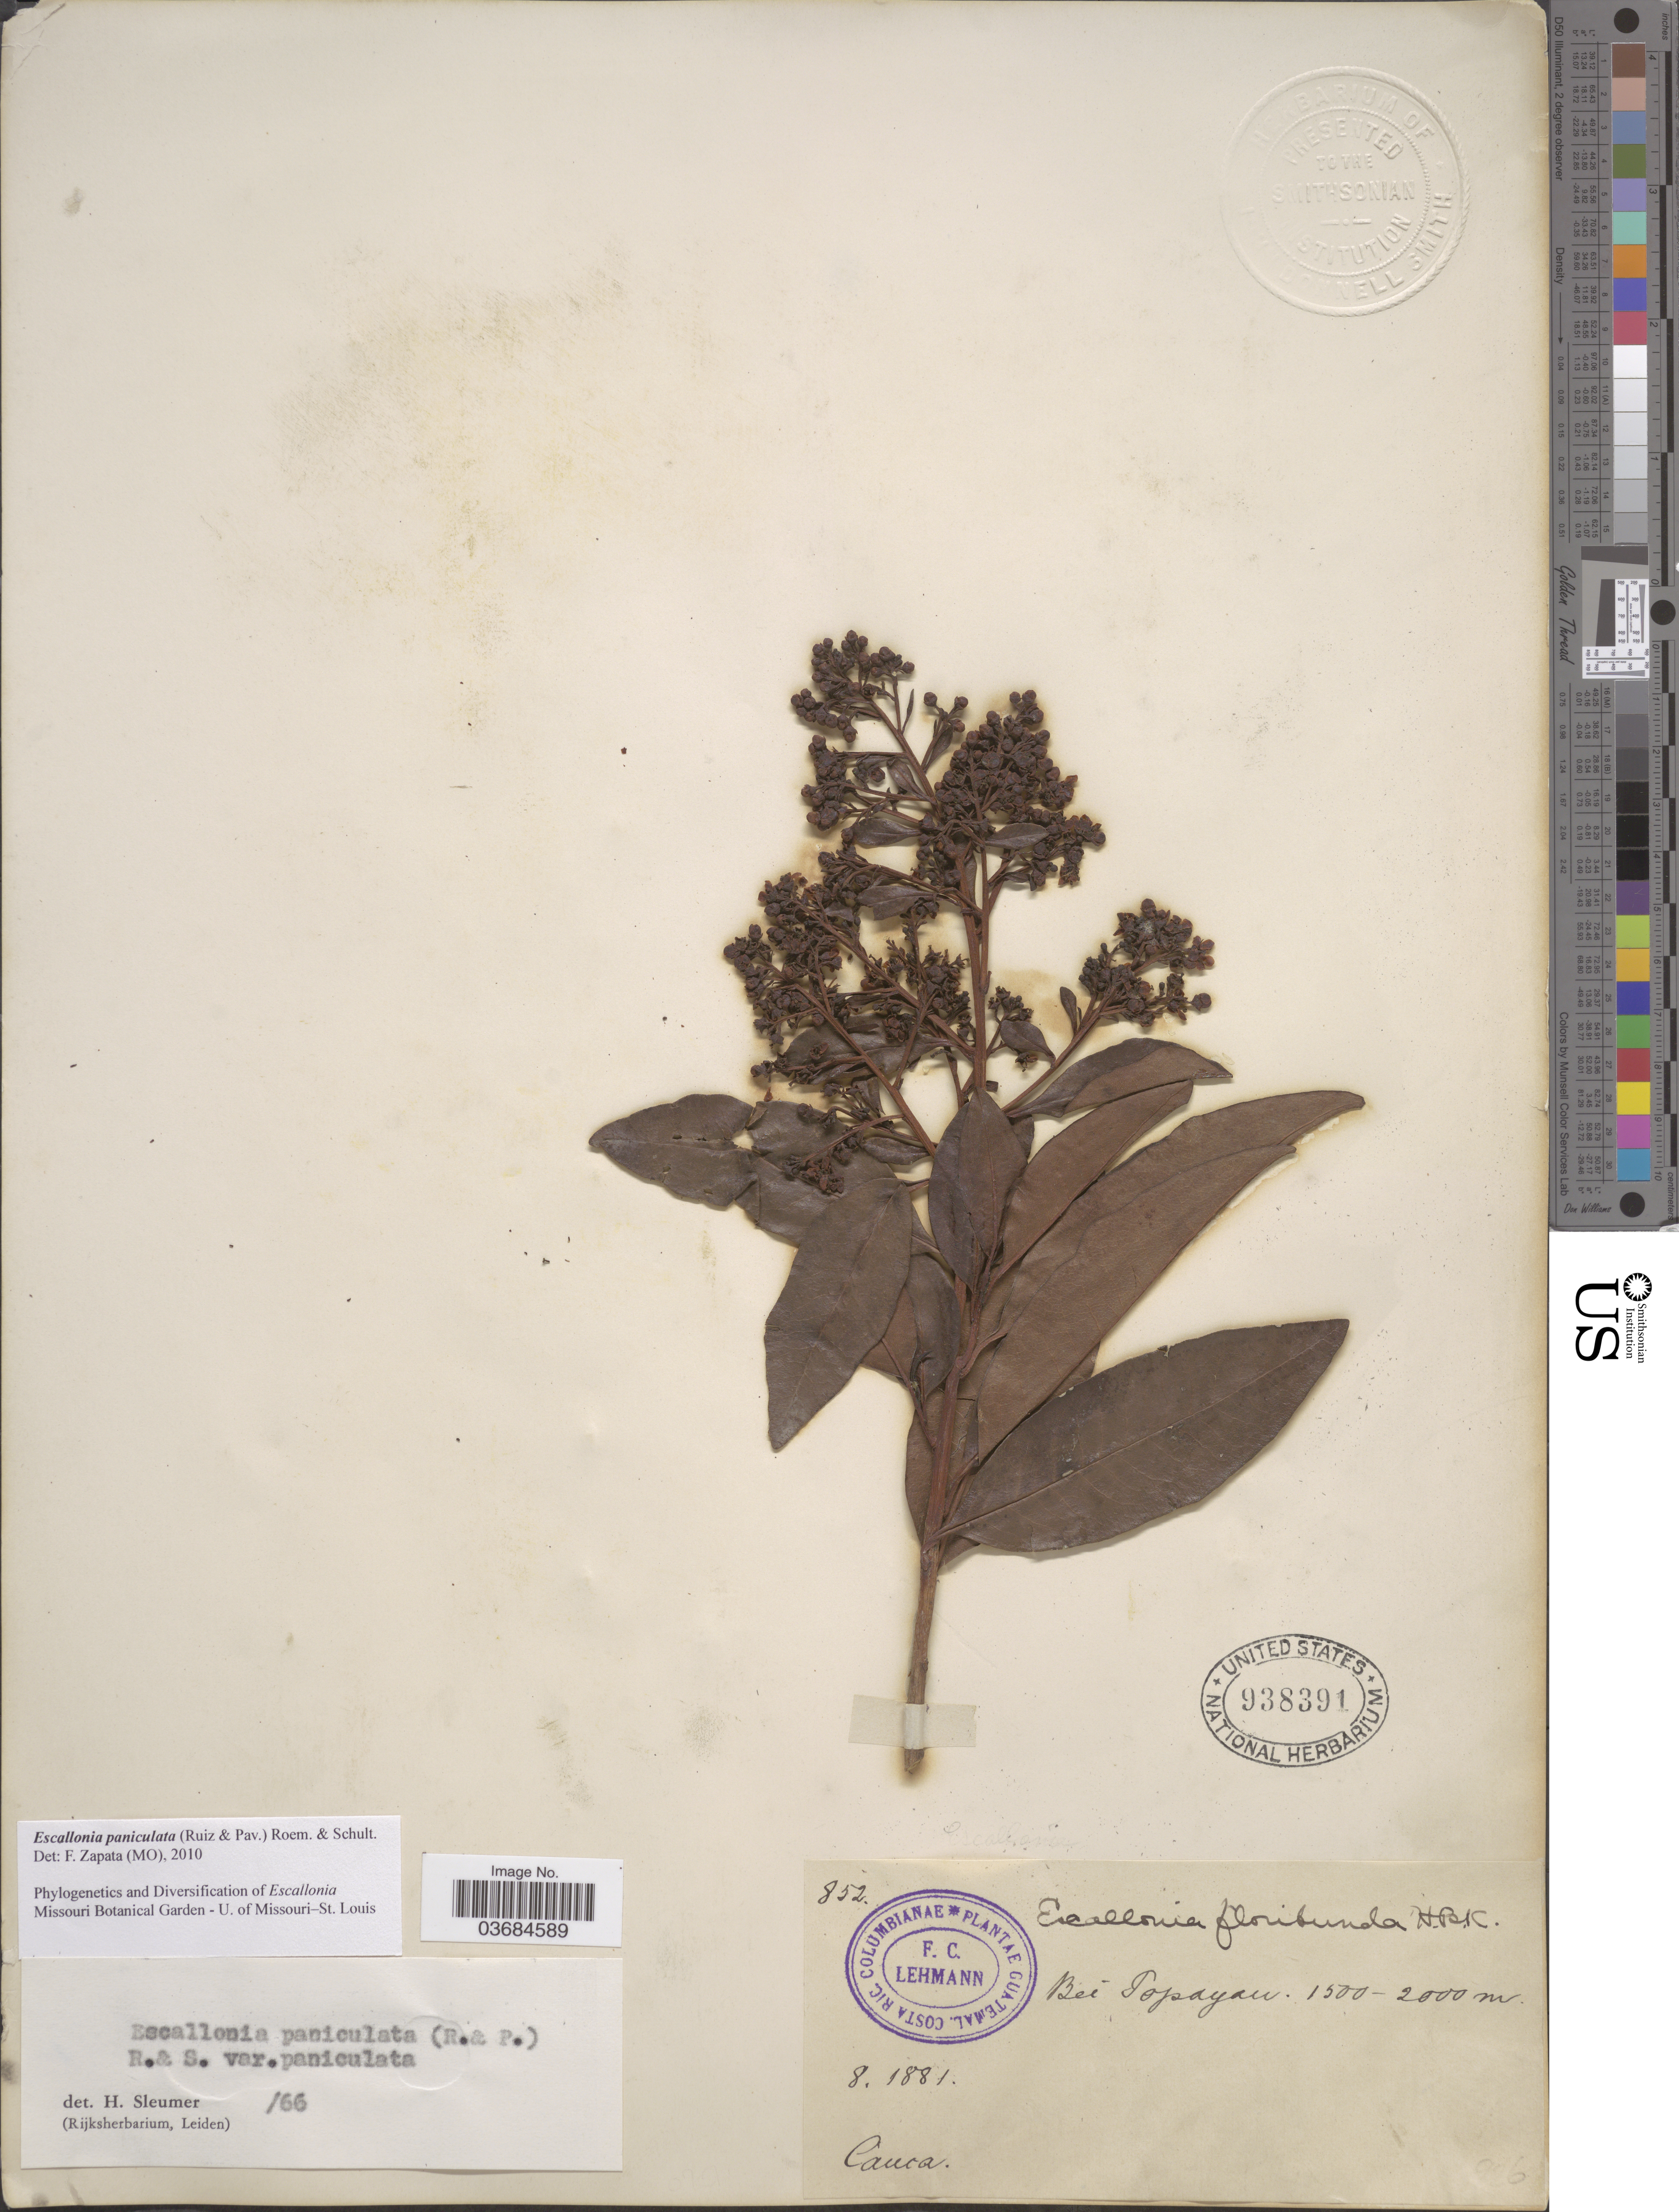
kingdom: Plantae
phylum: Tracheophyta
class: Magnoliopsida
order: Escalloniales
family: Escalloniaceae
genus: Escallonia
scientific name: Escallonia paniculata var. paniculata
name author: (Ruiz & Pav.) Roem. & Schult.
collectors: F. C. Lehmann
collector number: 852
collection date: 1881-08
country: Colombia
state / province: Cauca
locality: Bei Popayan.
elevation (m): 1500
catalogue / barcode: US 938391